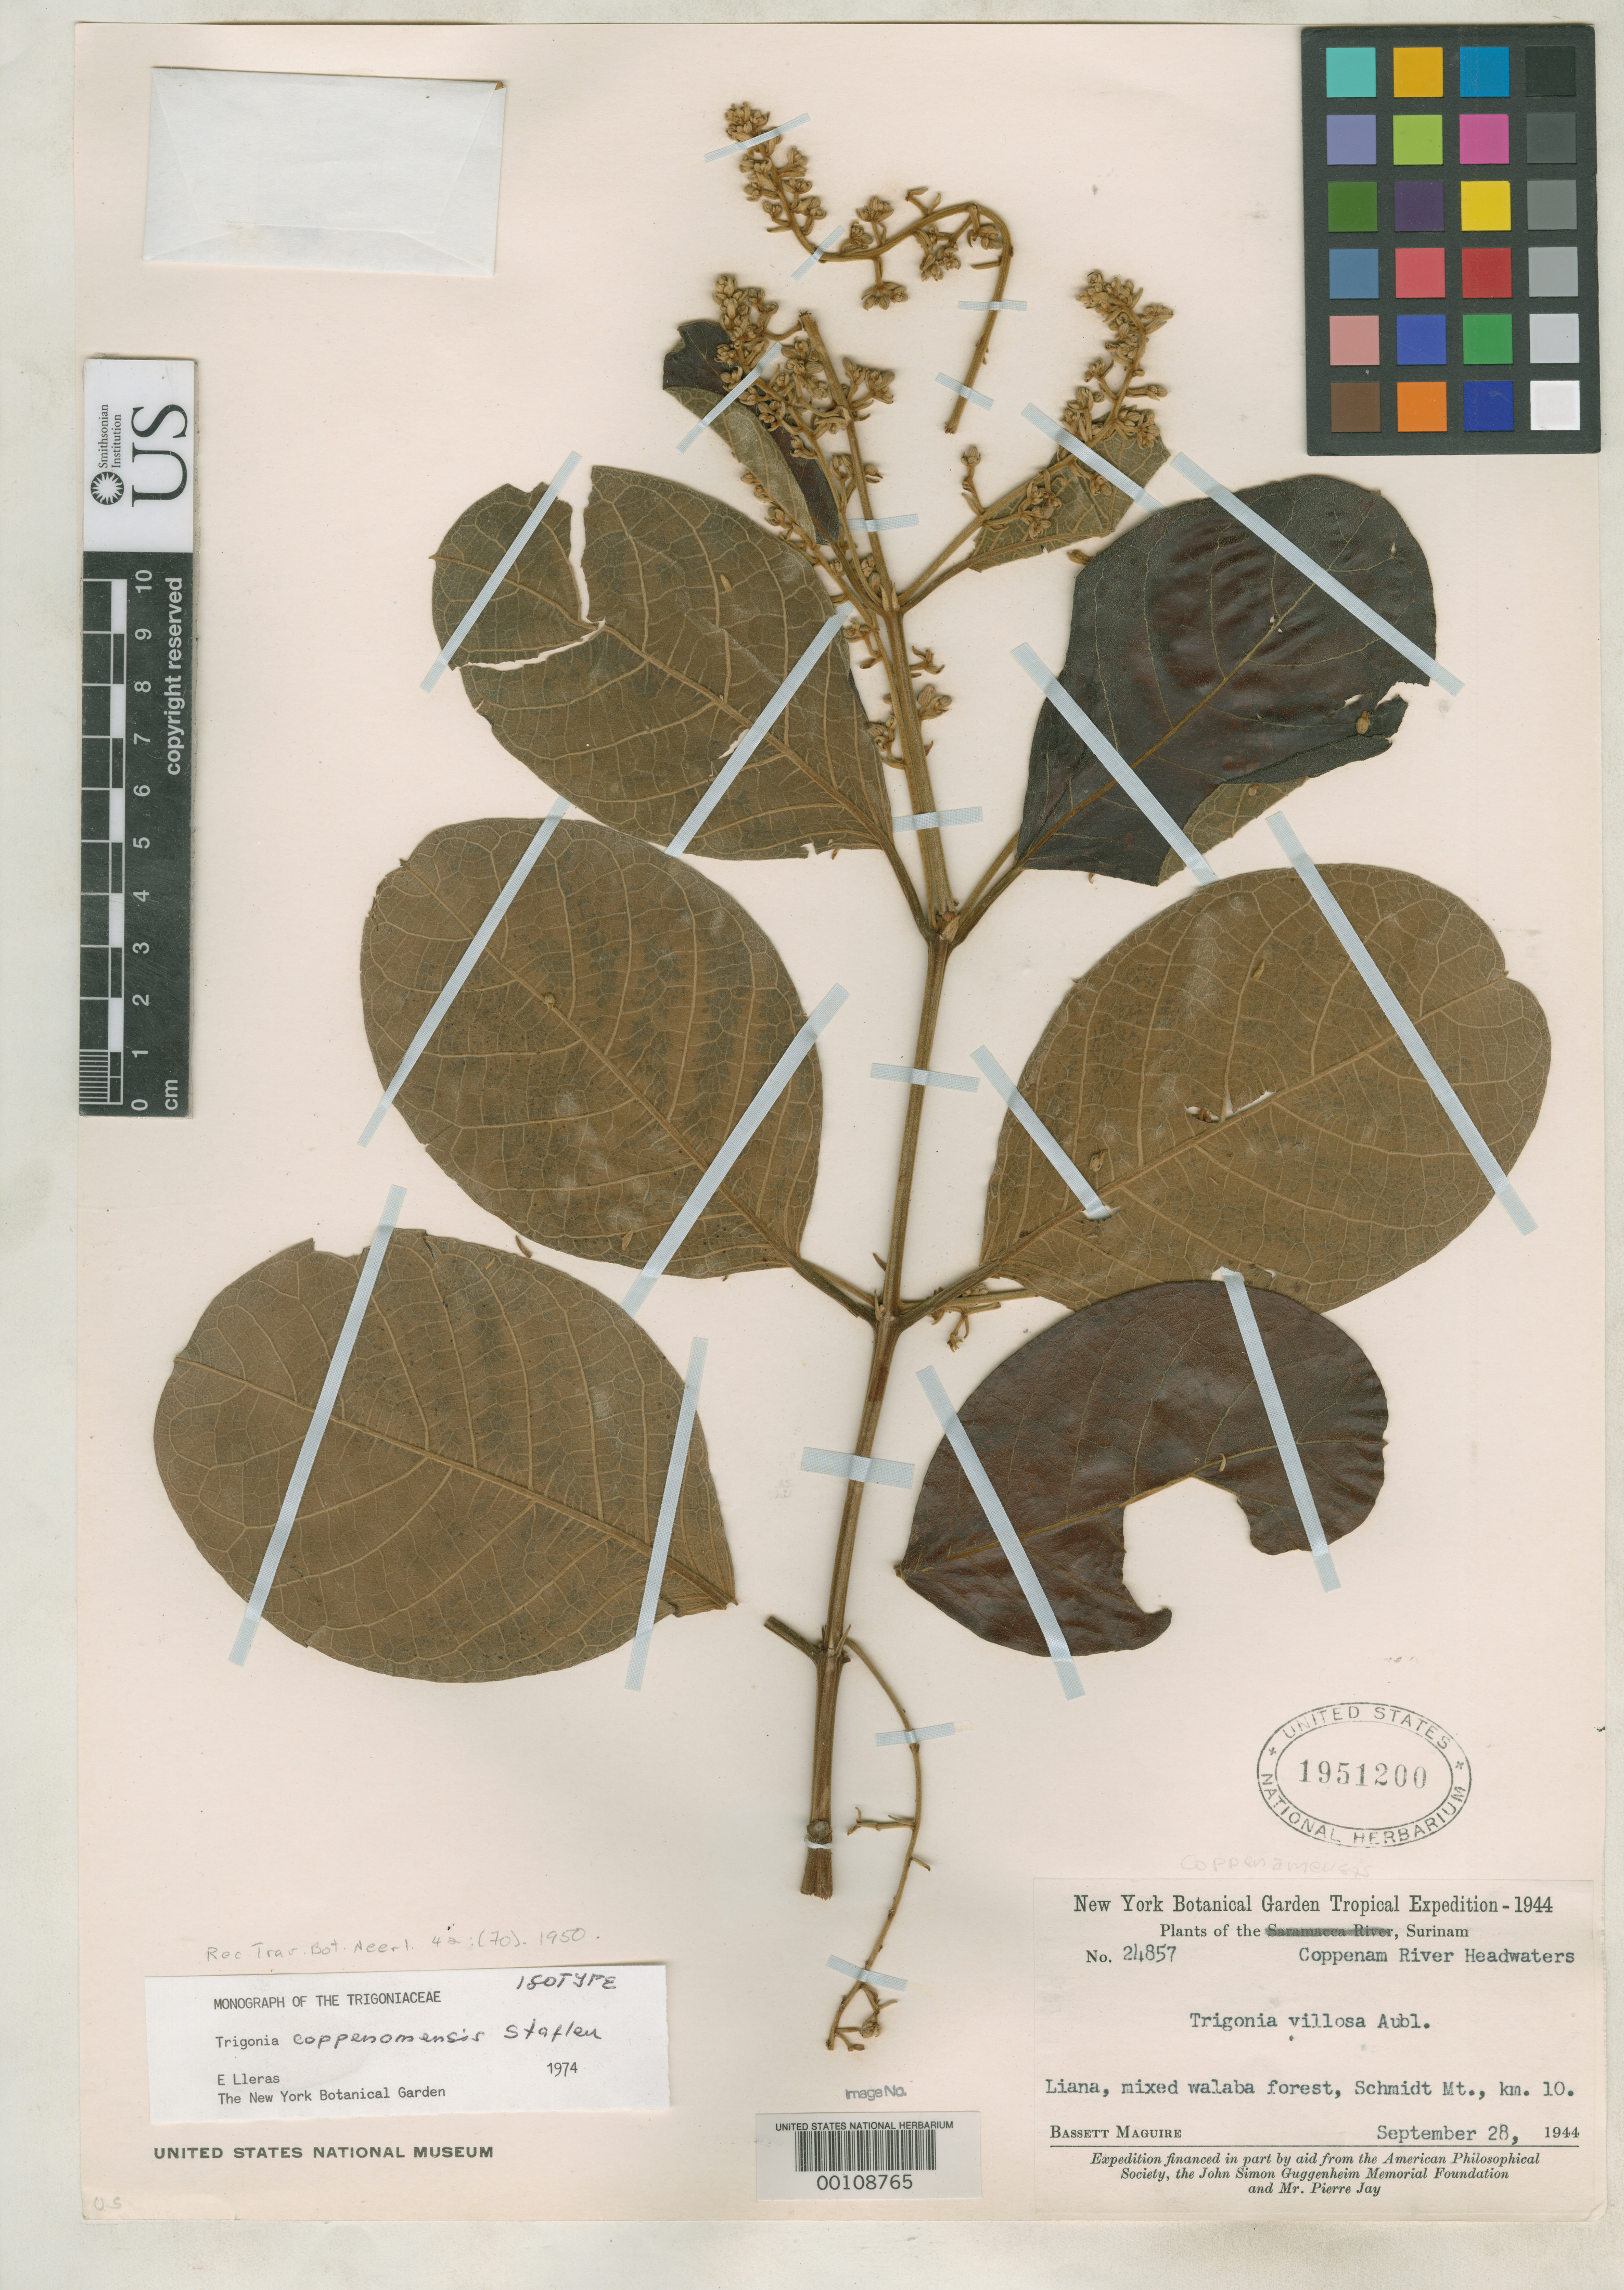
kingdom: Plantae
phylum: Tracheophyta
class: Magnoliopsida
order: Malpighiales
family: Trigoniaceae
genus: Trigonia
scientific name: Trigonia coppenamensis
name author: Stafleu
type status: Isotype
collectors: B. Maguire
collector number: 24857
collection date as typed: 28 Sep 1944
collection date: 1944-09-28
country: Suriname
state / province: Saramacca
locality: Coppenam River, headwaters, Schmidt Mountain.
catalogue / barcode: US 1951200